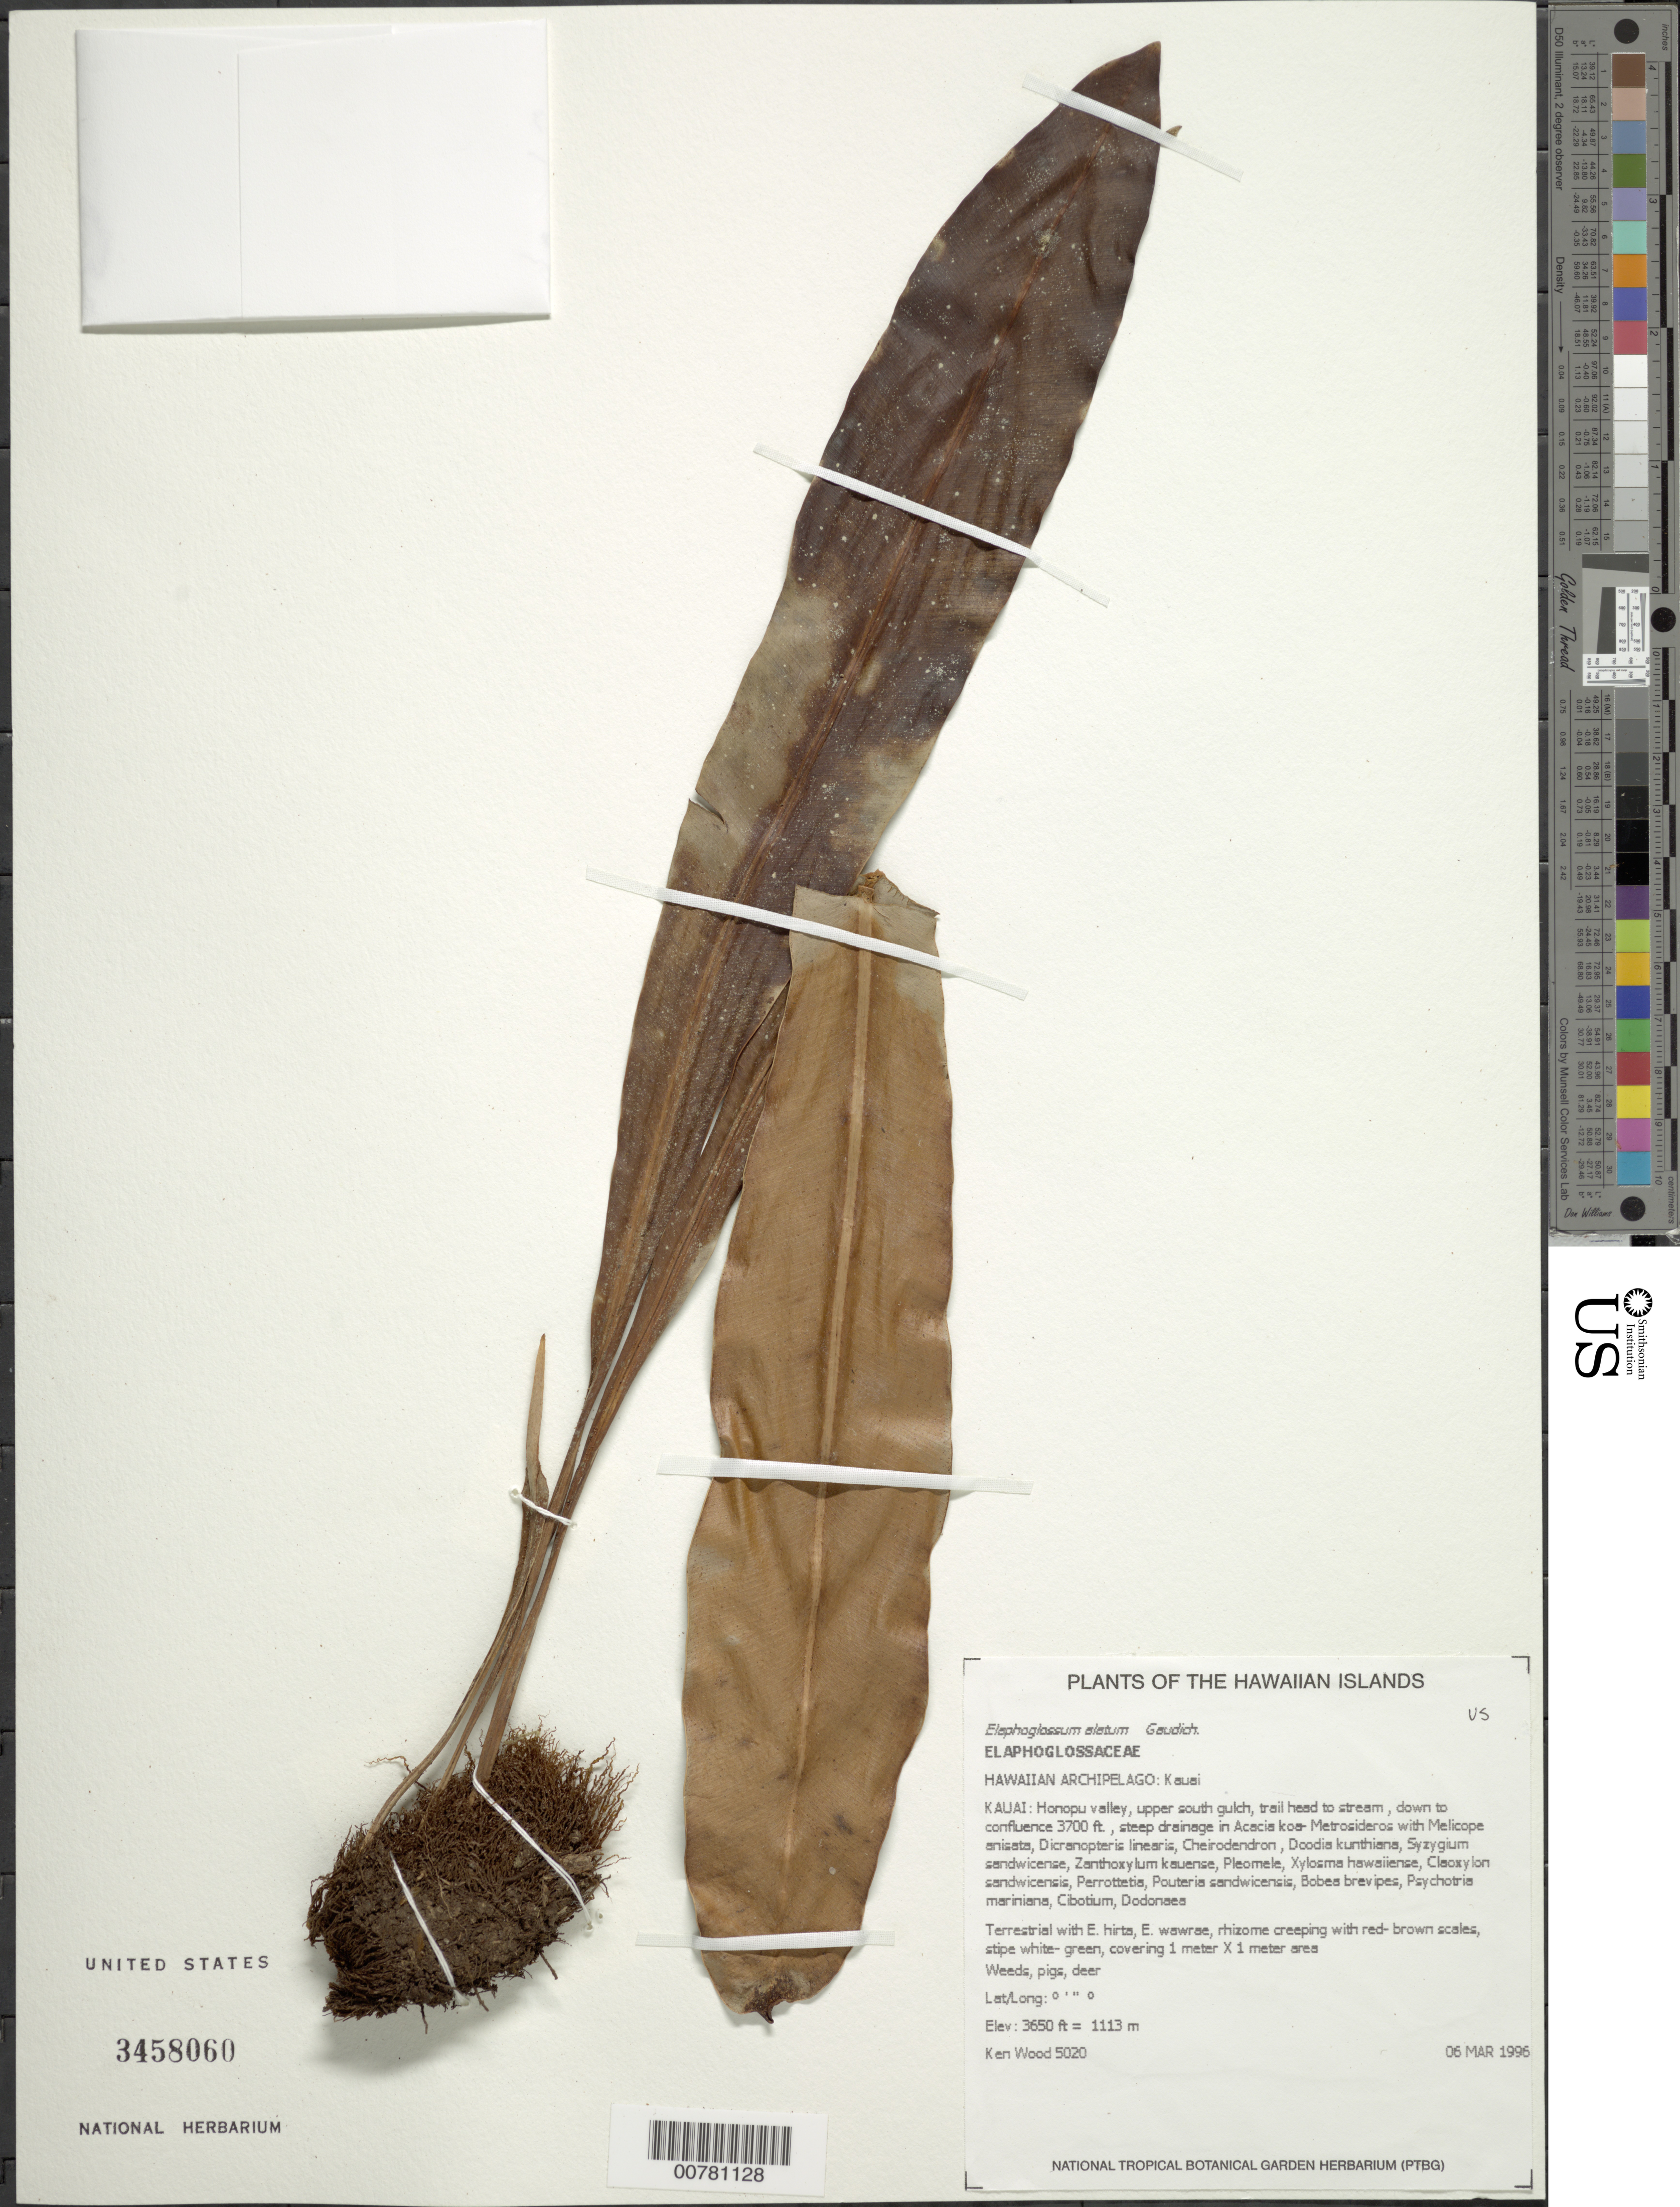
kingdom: Plantae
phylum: Tracheophyta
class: Polypodiopsida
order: Polypodiales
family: Dryopteridaceae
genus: Elaphoglossum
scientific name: Elaphoglossum alatum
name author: Gaudich.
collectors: K. R. Wood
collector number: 5020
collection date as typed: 6 Mar 1996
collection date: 1996-03-06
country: United States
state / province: Hawaii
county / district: Kaui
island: Kaua'i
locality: Honopu valley, upper south gulch, trail head to stream, down to confluence at 3700 ft., steep drainage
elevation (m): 1113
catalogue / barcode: US 3458060